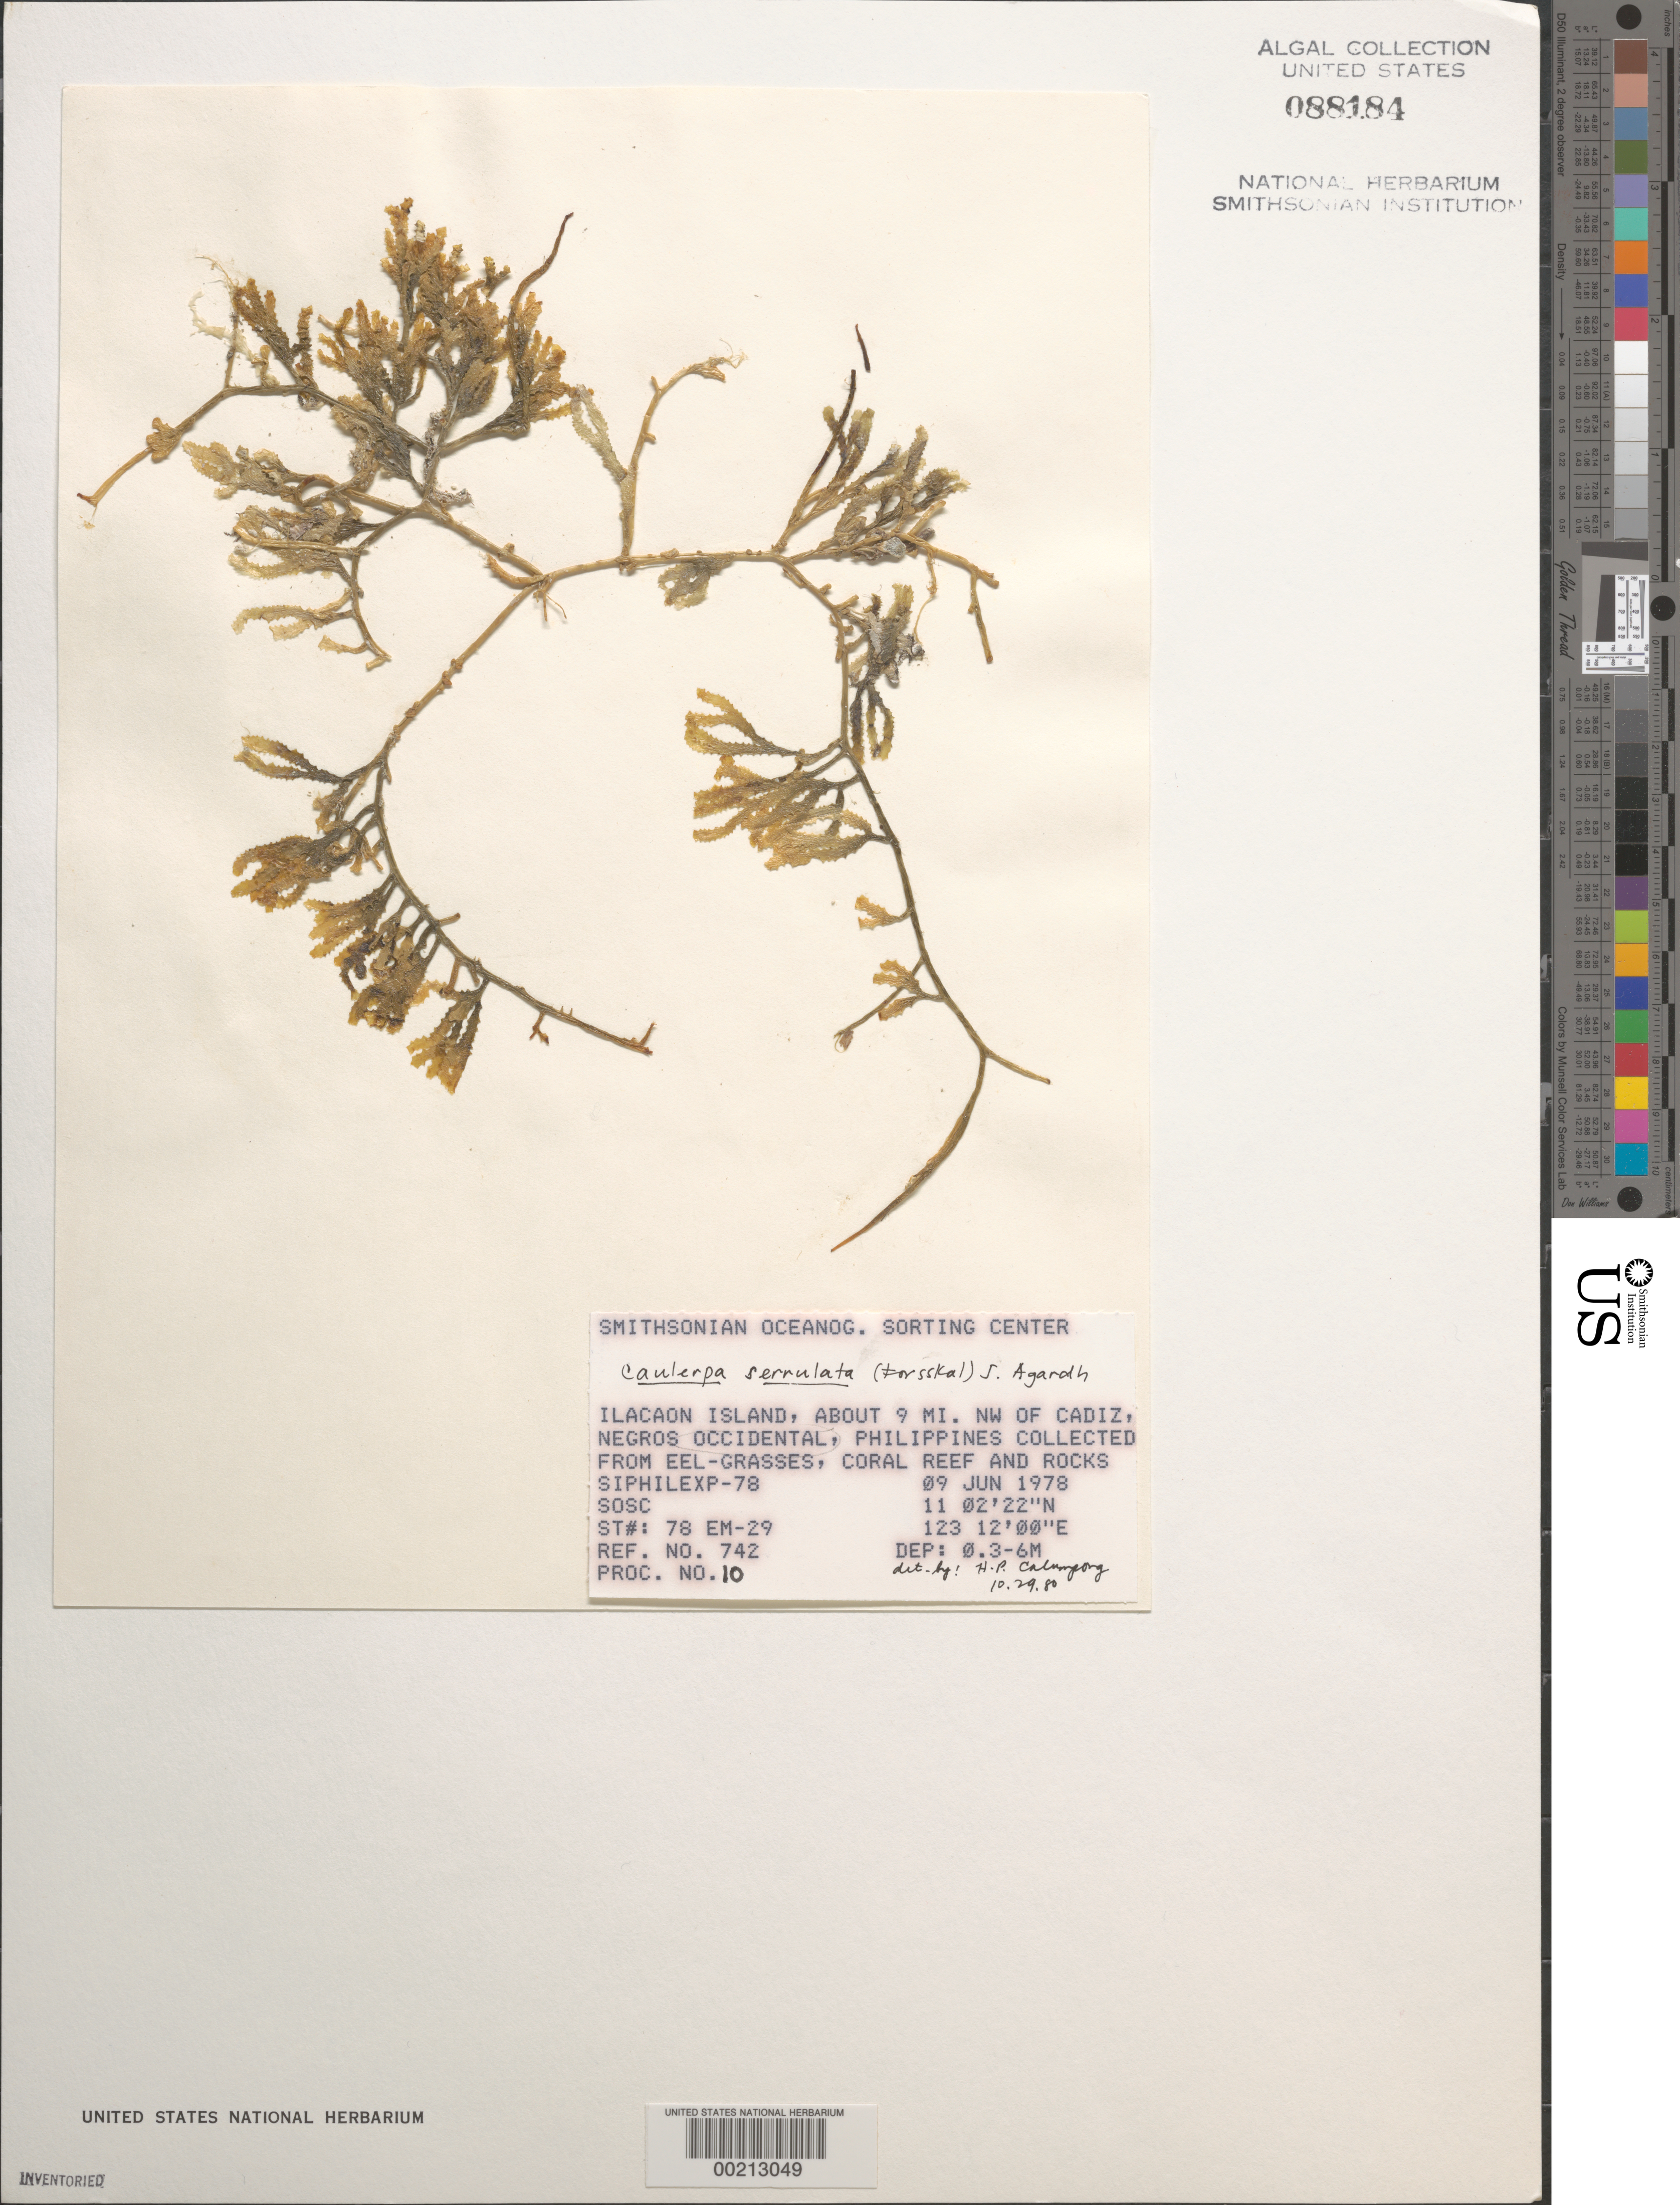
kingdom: Plantae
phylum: Chlorophyta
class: Ulvophyceae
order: Bryopsidales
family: Caulerpaceae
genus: Caulerpa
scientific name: Caulerpa serrulata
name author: (Forssk.) J. Agardh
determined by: Calumpong, H. P.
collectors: SOSC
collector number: Station 78 Em-29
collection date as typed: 09 Jun 1978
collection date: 1978-06-09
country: Philippines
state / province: Central Visayas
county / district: Negros Oriental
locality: Ilacaon island, northwest of cadiz, negros oriental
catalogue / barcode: US 88184